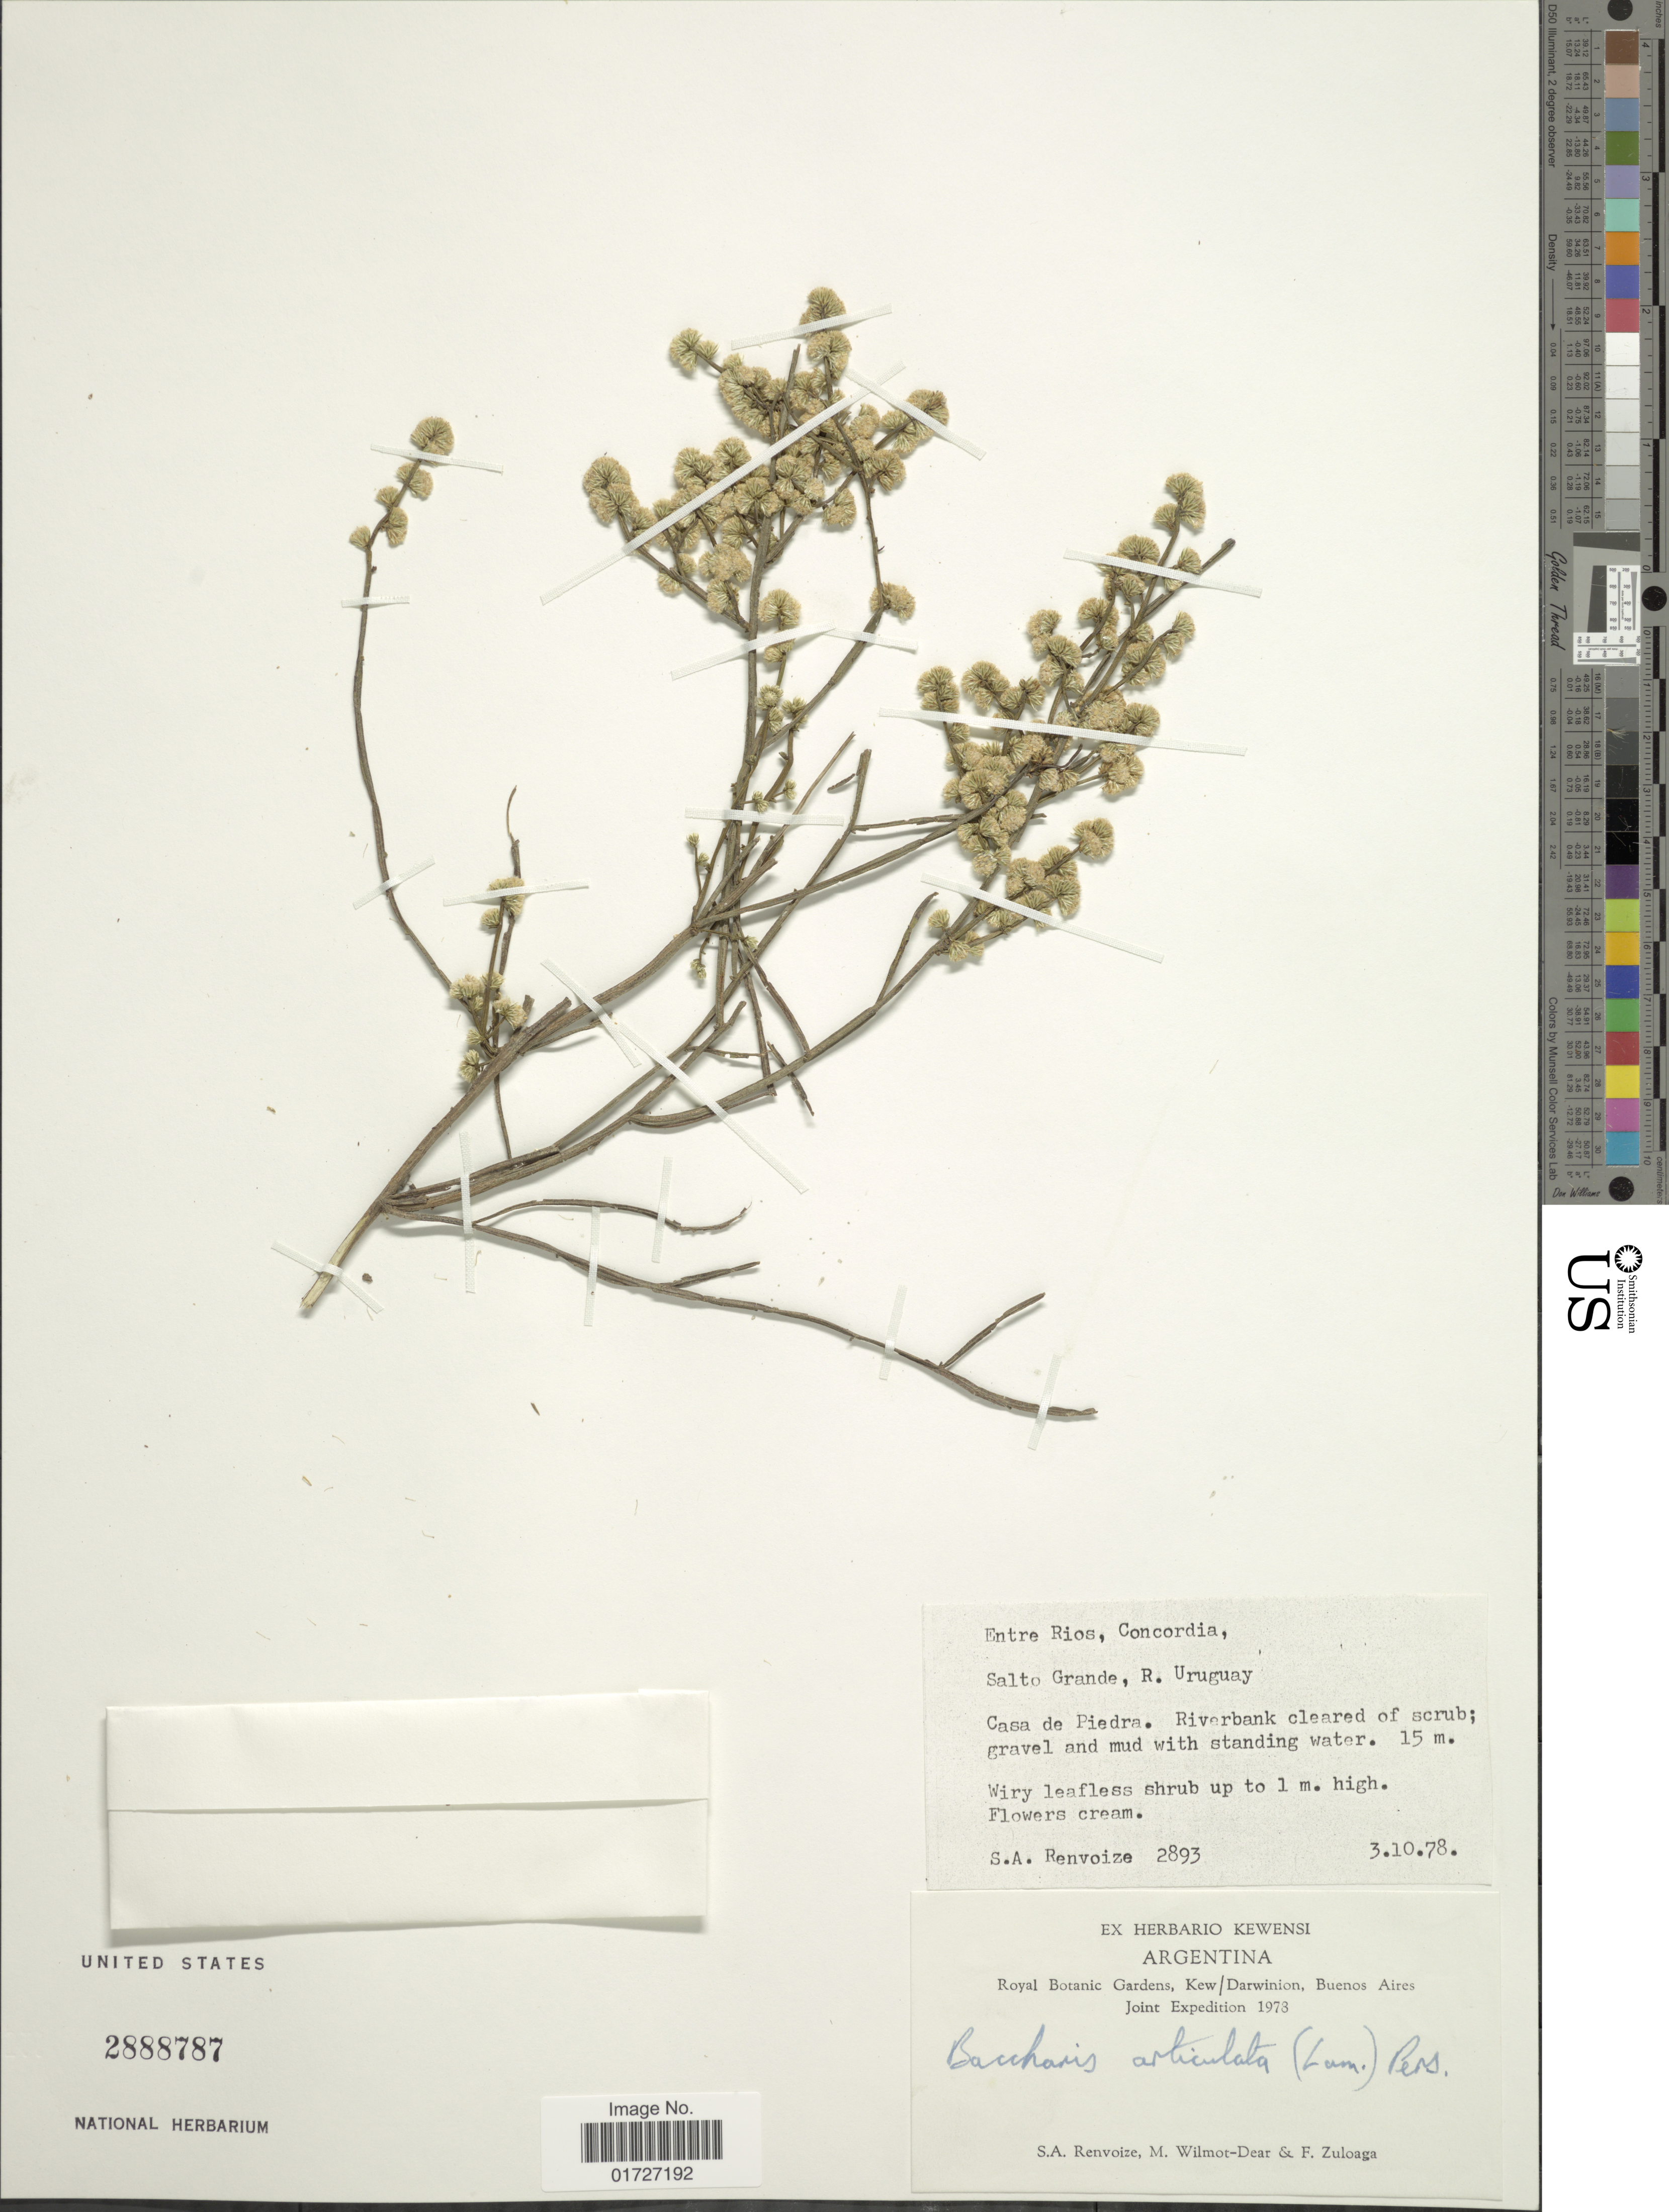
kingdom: Plantae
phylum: Tracheophyta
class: Magnoliopsida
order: Asterales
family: Asteraceae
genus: Baccharis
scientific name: Baccharis articulata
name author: (Lam.) Pers.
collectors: S. A. Renvoize, M. Wilmot-Dear & F. Zuloaga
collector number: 2893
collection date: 1978-10-03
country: Argentina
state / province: Entre Rios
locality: Concordia, Salto Grande, R. Uruguay, Cosa de Piedra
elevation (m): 15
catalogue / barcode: US 2888787